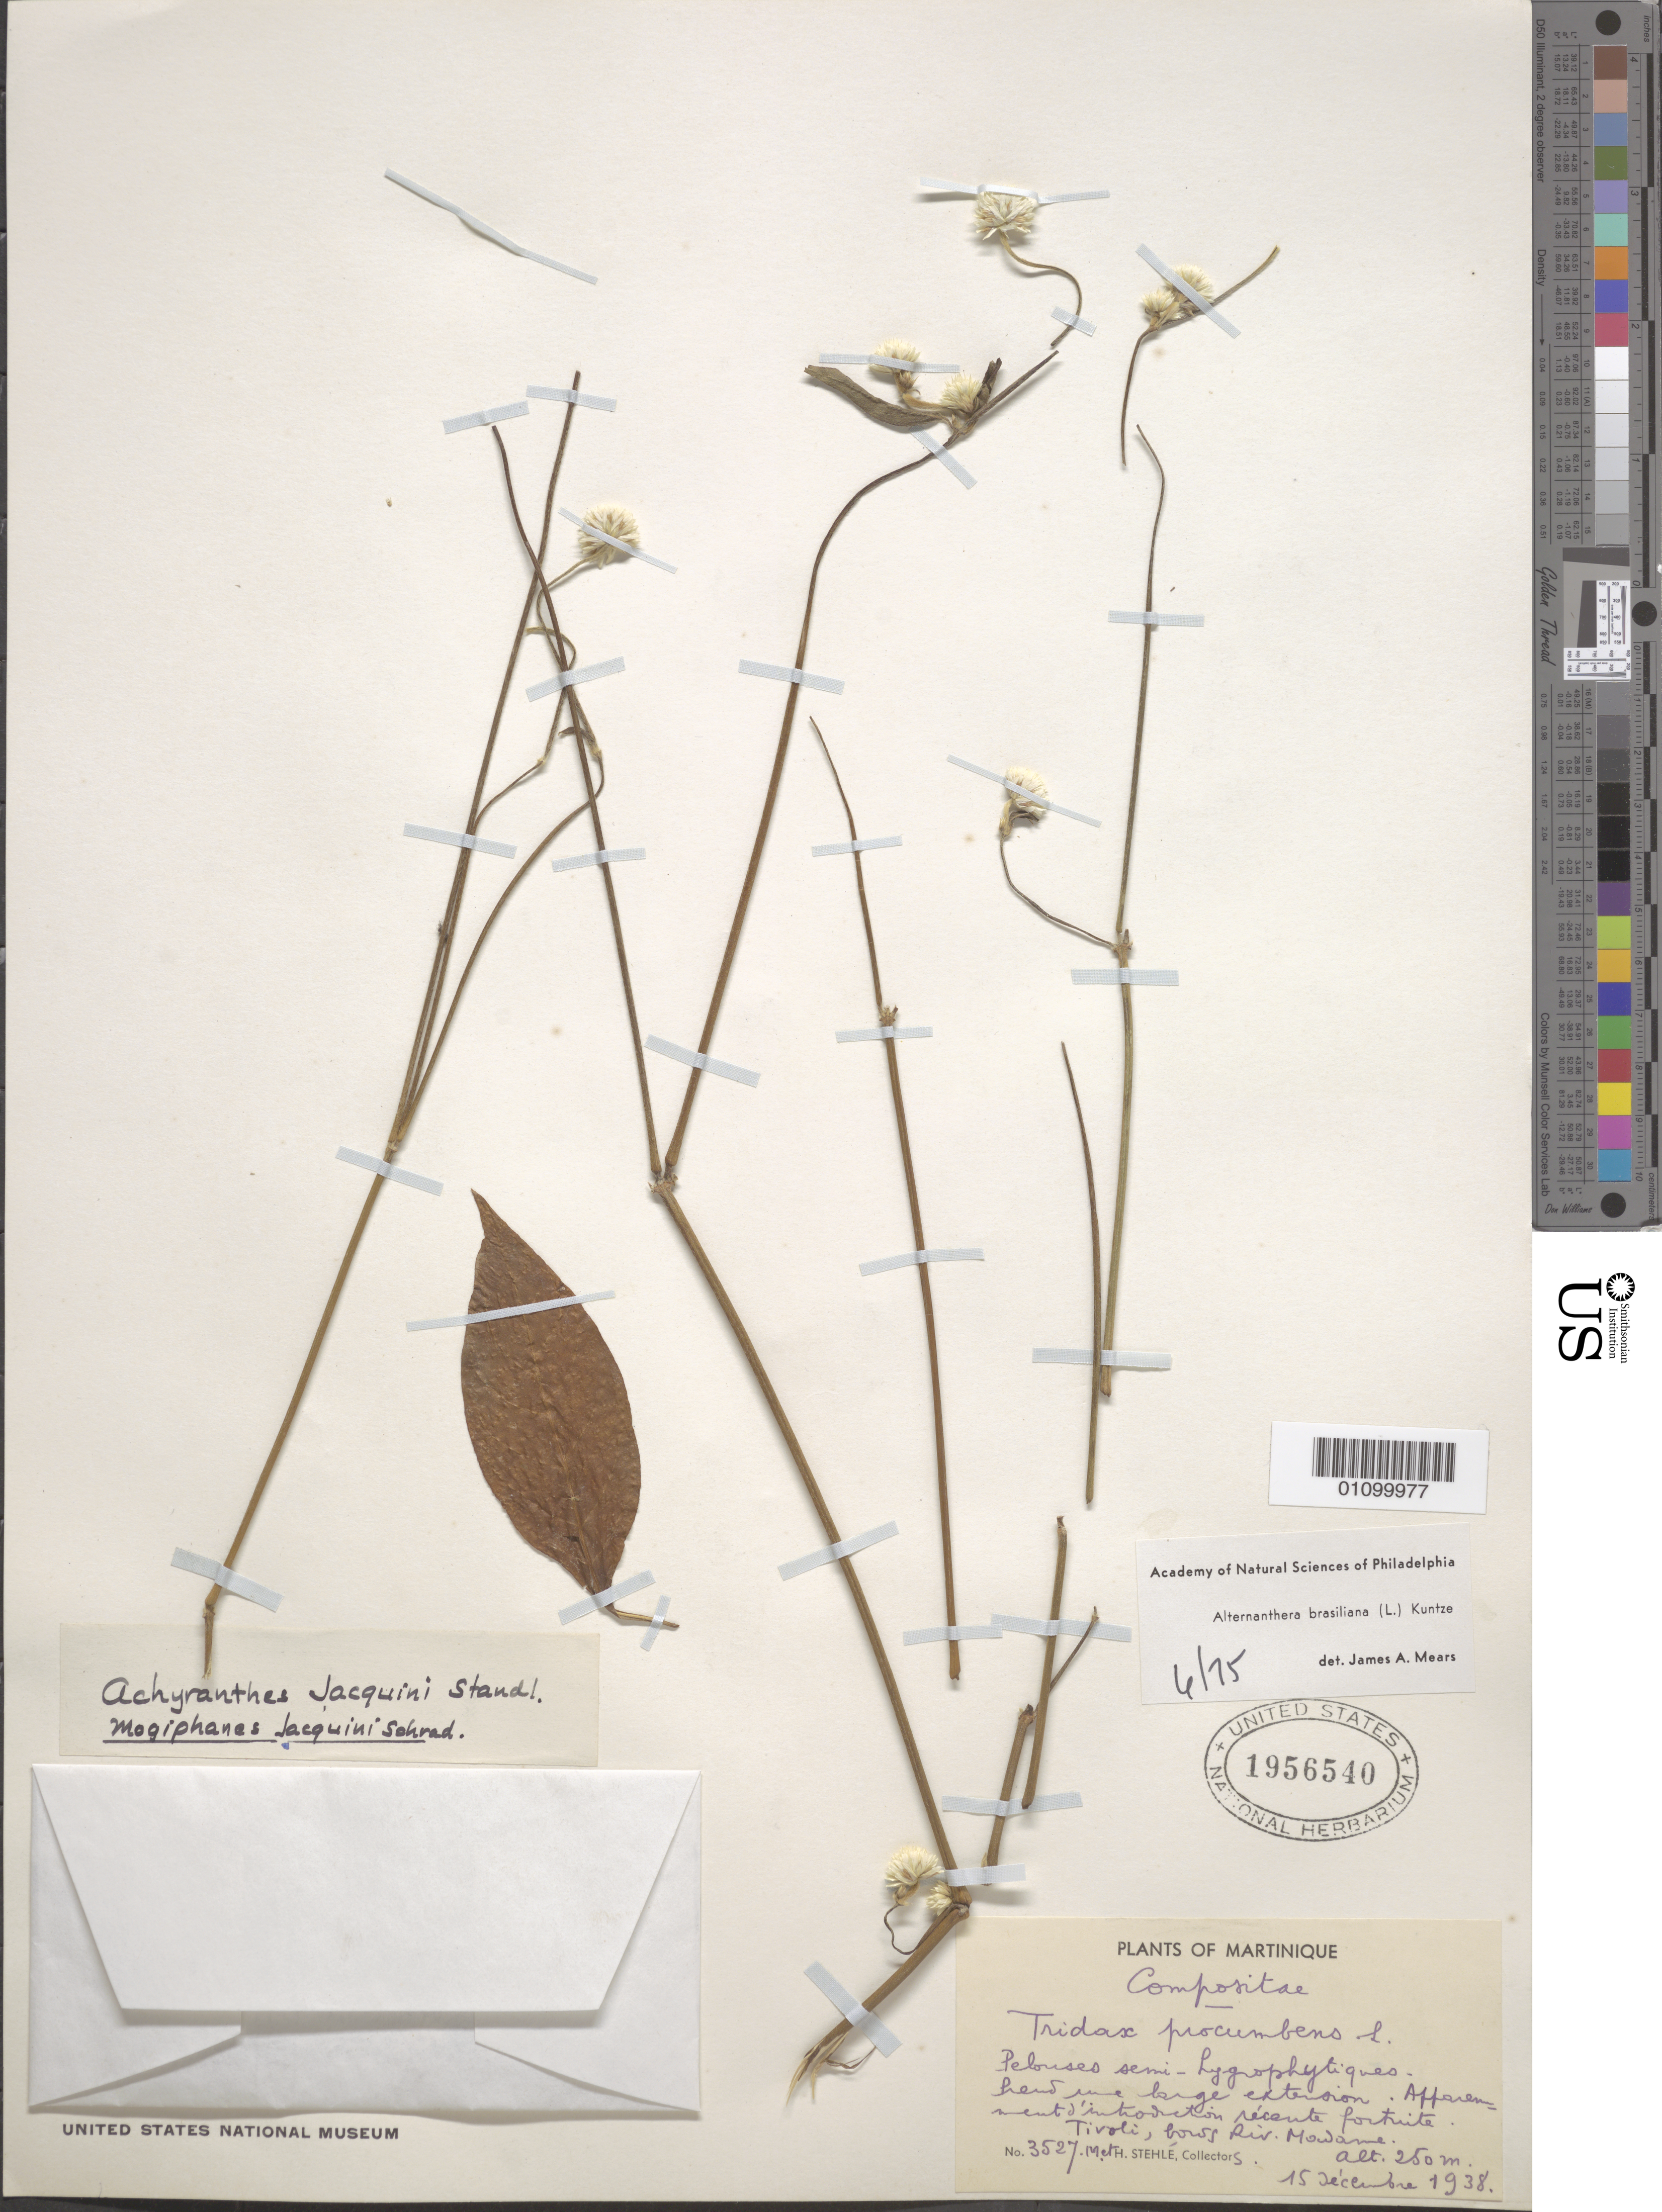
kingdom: Plantae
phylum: Tracheophyta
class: Magnoliopsida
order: Caryophyllales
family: Amaranthaceae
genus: Alternanthera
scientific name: Alternanthera brasiliana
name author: (L.) Kuntze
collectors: M. Stehlé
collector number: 3527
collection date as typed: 15 Dec 1938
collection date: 1938-12-15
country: Martinique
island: Martinique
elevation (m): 250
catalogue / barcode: US 1956540